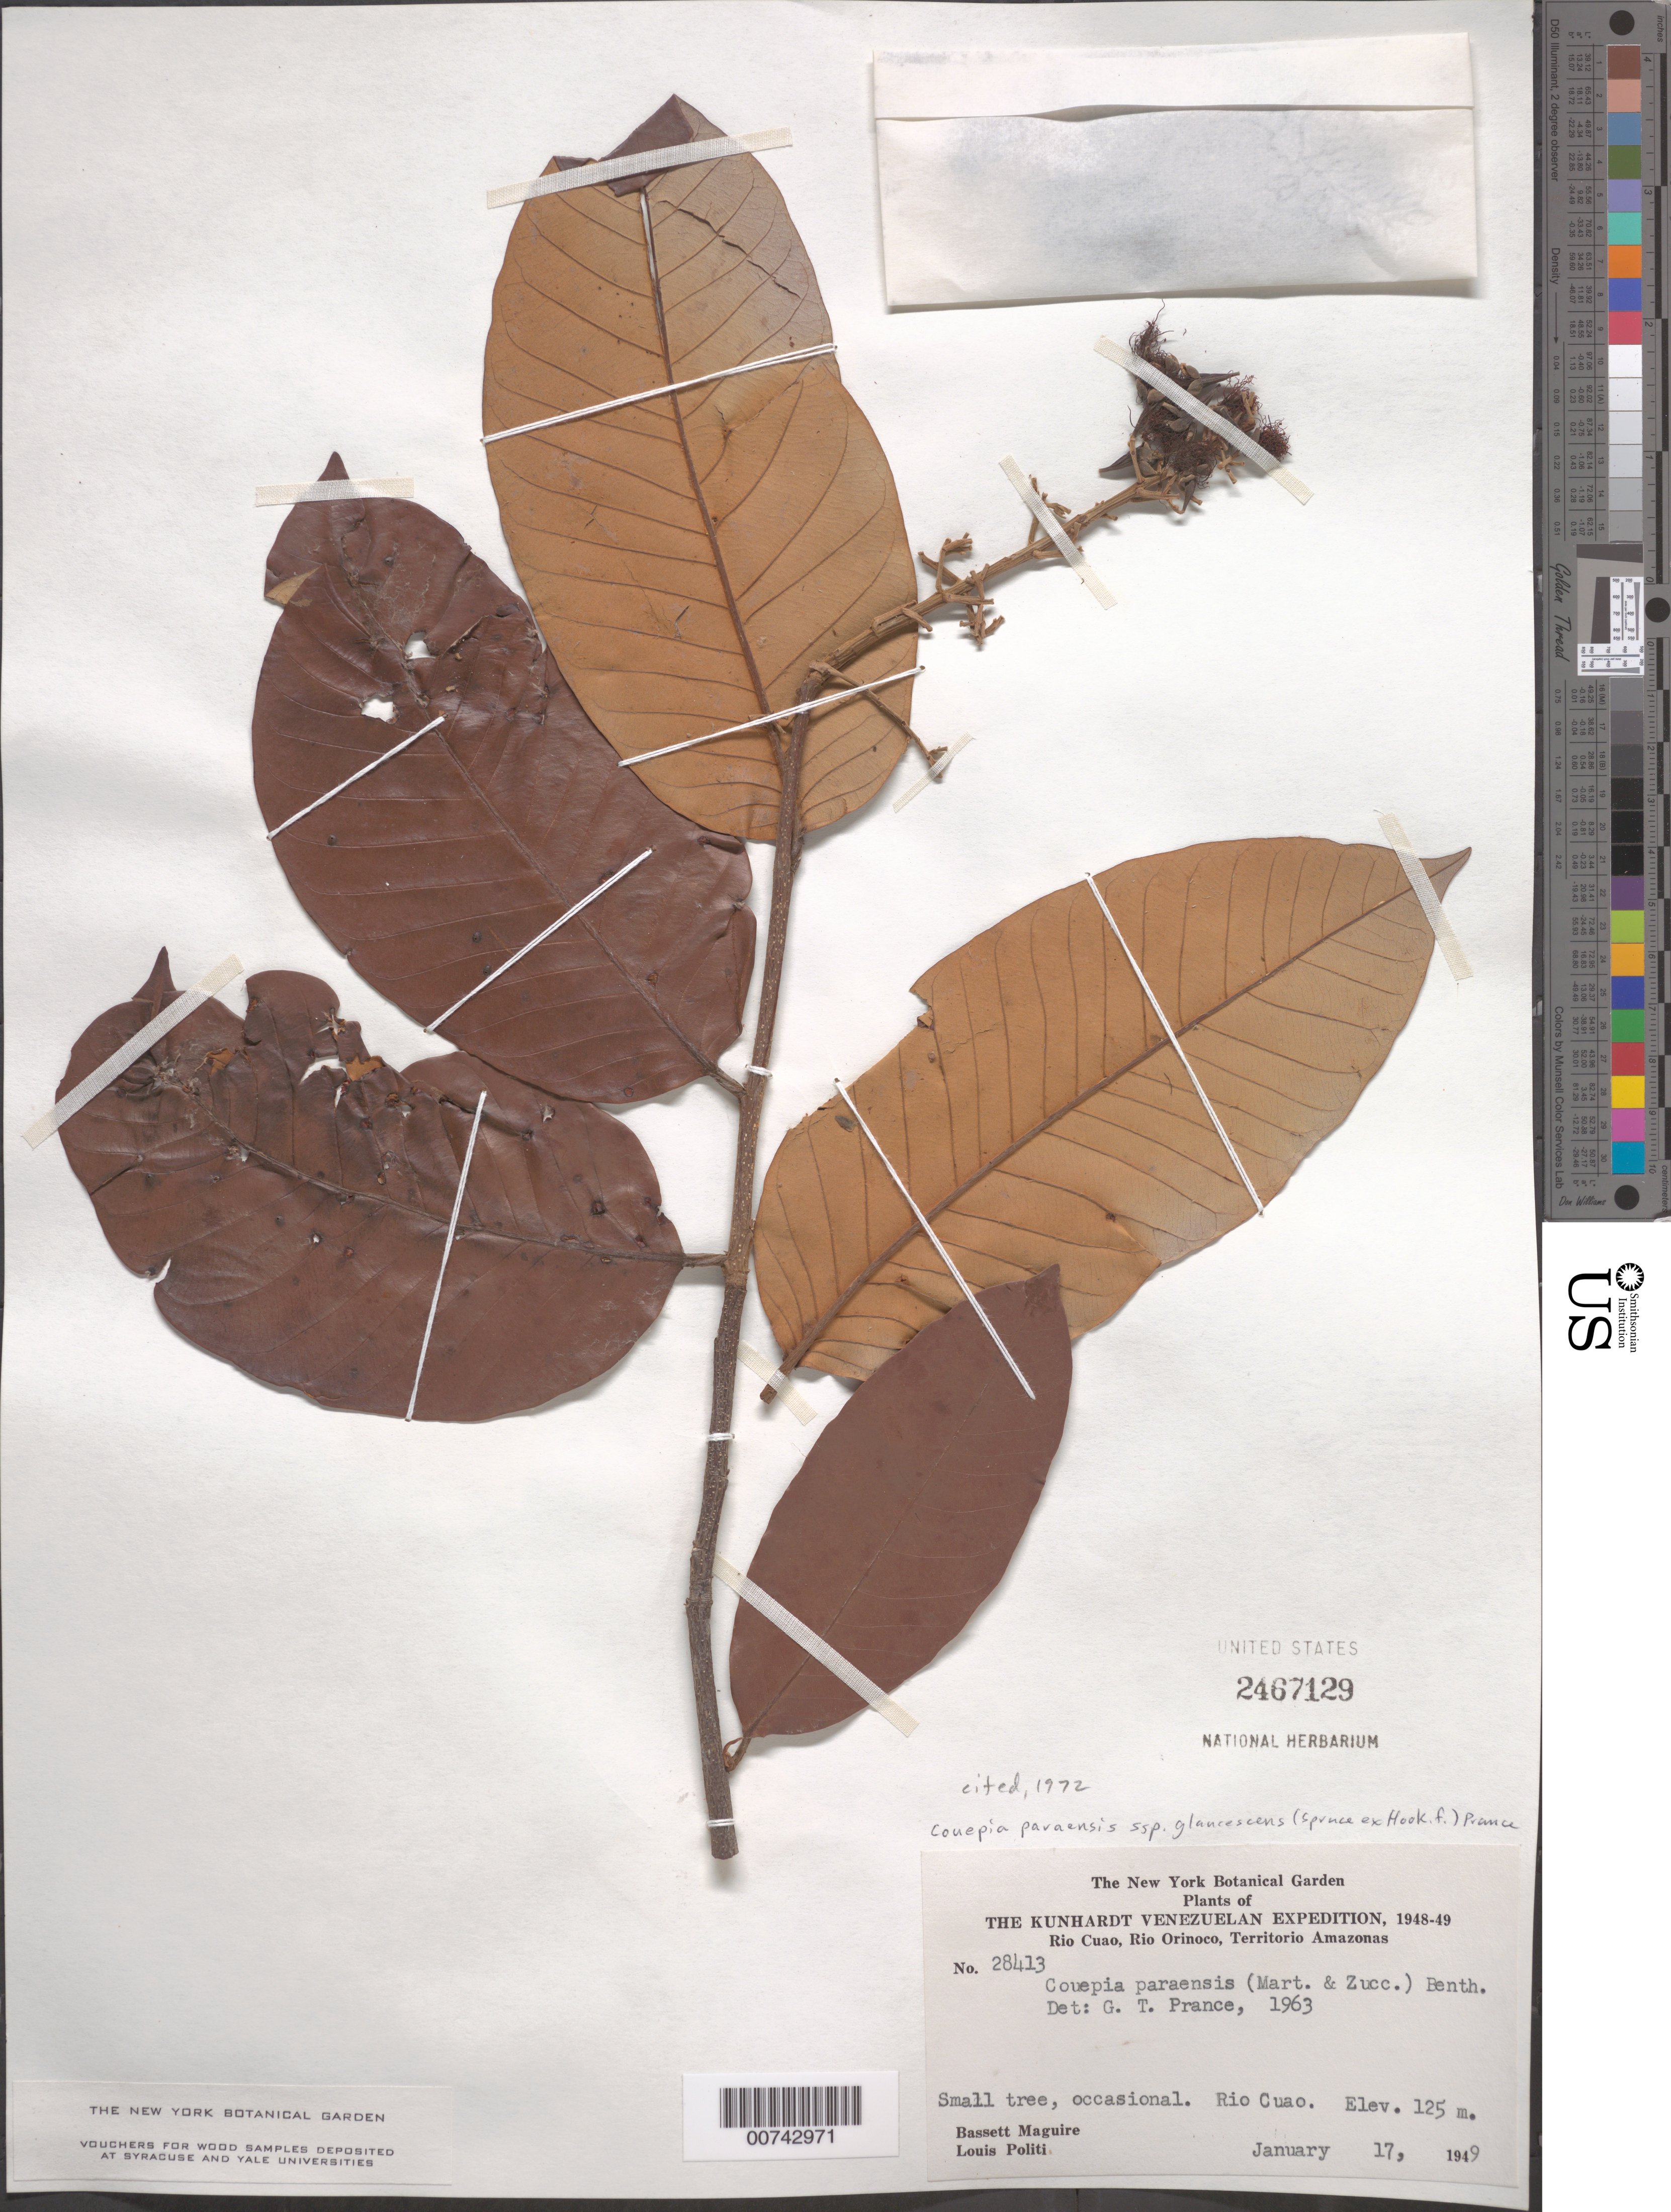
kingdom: Plantae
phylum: Tracheophyta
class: Magnoliopsida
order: Malpighiales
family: Chrysobalanaceae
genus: Couepia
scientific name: Couepia paraensis subsp. glaucescens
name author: (Spruce ex Hook. f.) Prance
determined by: Prance, G. T.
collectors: B. Maguire & L. Politi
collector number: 28413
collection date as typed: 17-Jan-49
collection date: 1949-01-17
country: Venezuela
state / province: Amazonas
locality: Cerro Sipapo (Paráque), Base Camp, Río Cuao, Río Orinoco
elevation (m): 125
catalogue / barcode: US 2467129